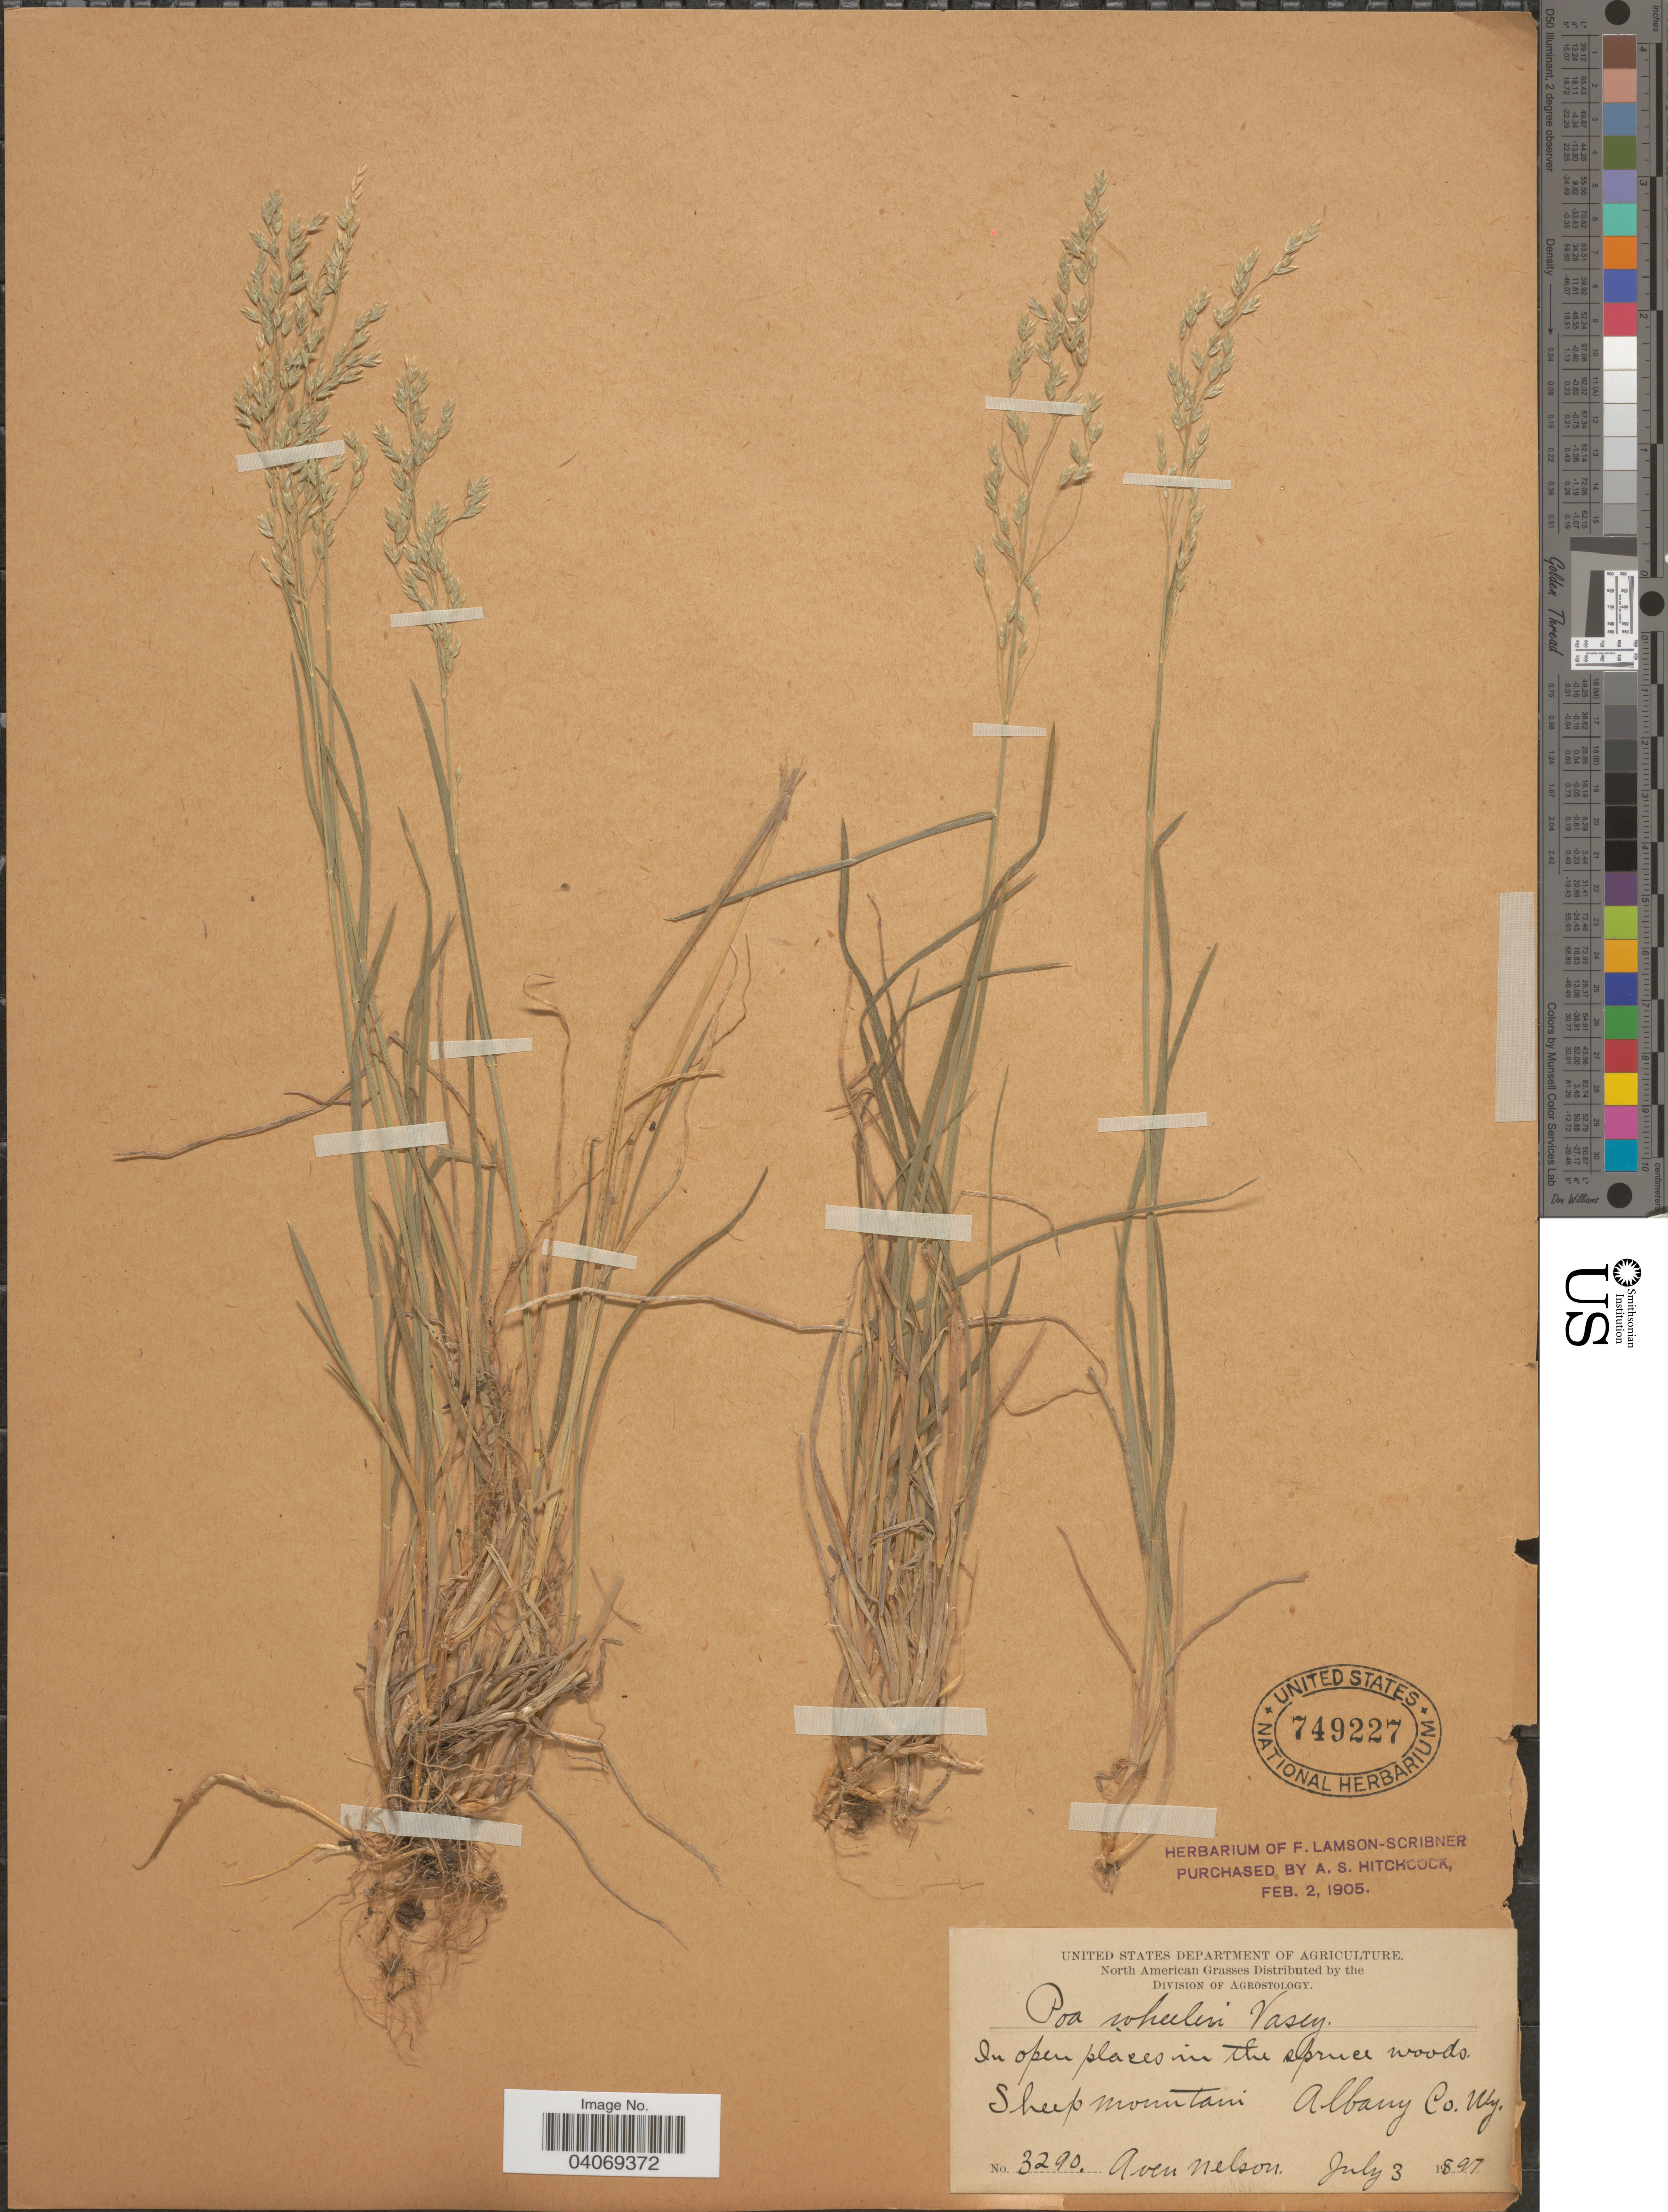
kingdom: Plantae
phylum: Tracheophyta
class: Liliopsida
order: Poales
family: Poaceae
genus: Poa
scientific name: Poa wheeleri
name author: Vasey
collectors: A. Nelson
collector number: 3290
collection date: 1897-07-03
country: United States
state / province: Wyoming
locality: In open placees in the spruce woods. Sheep Mountain. Albany Co.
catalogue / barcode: US 749227